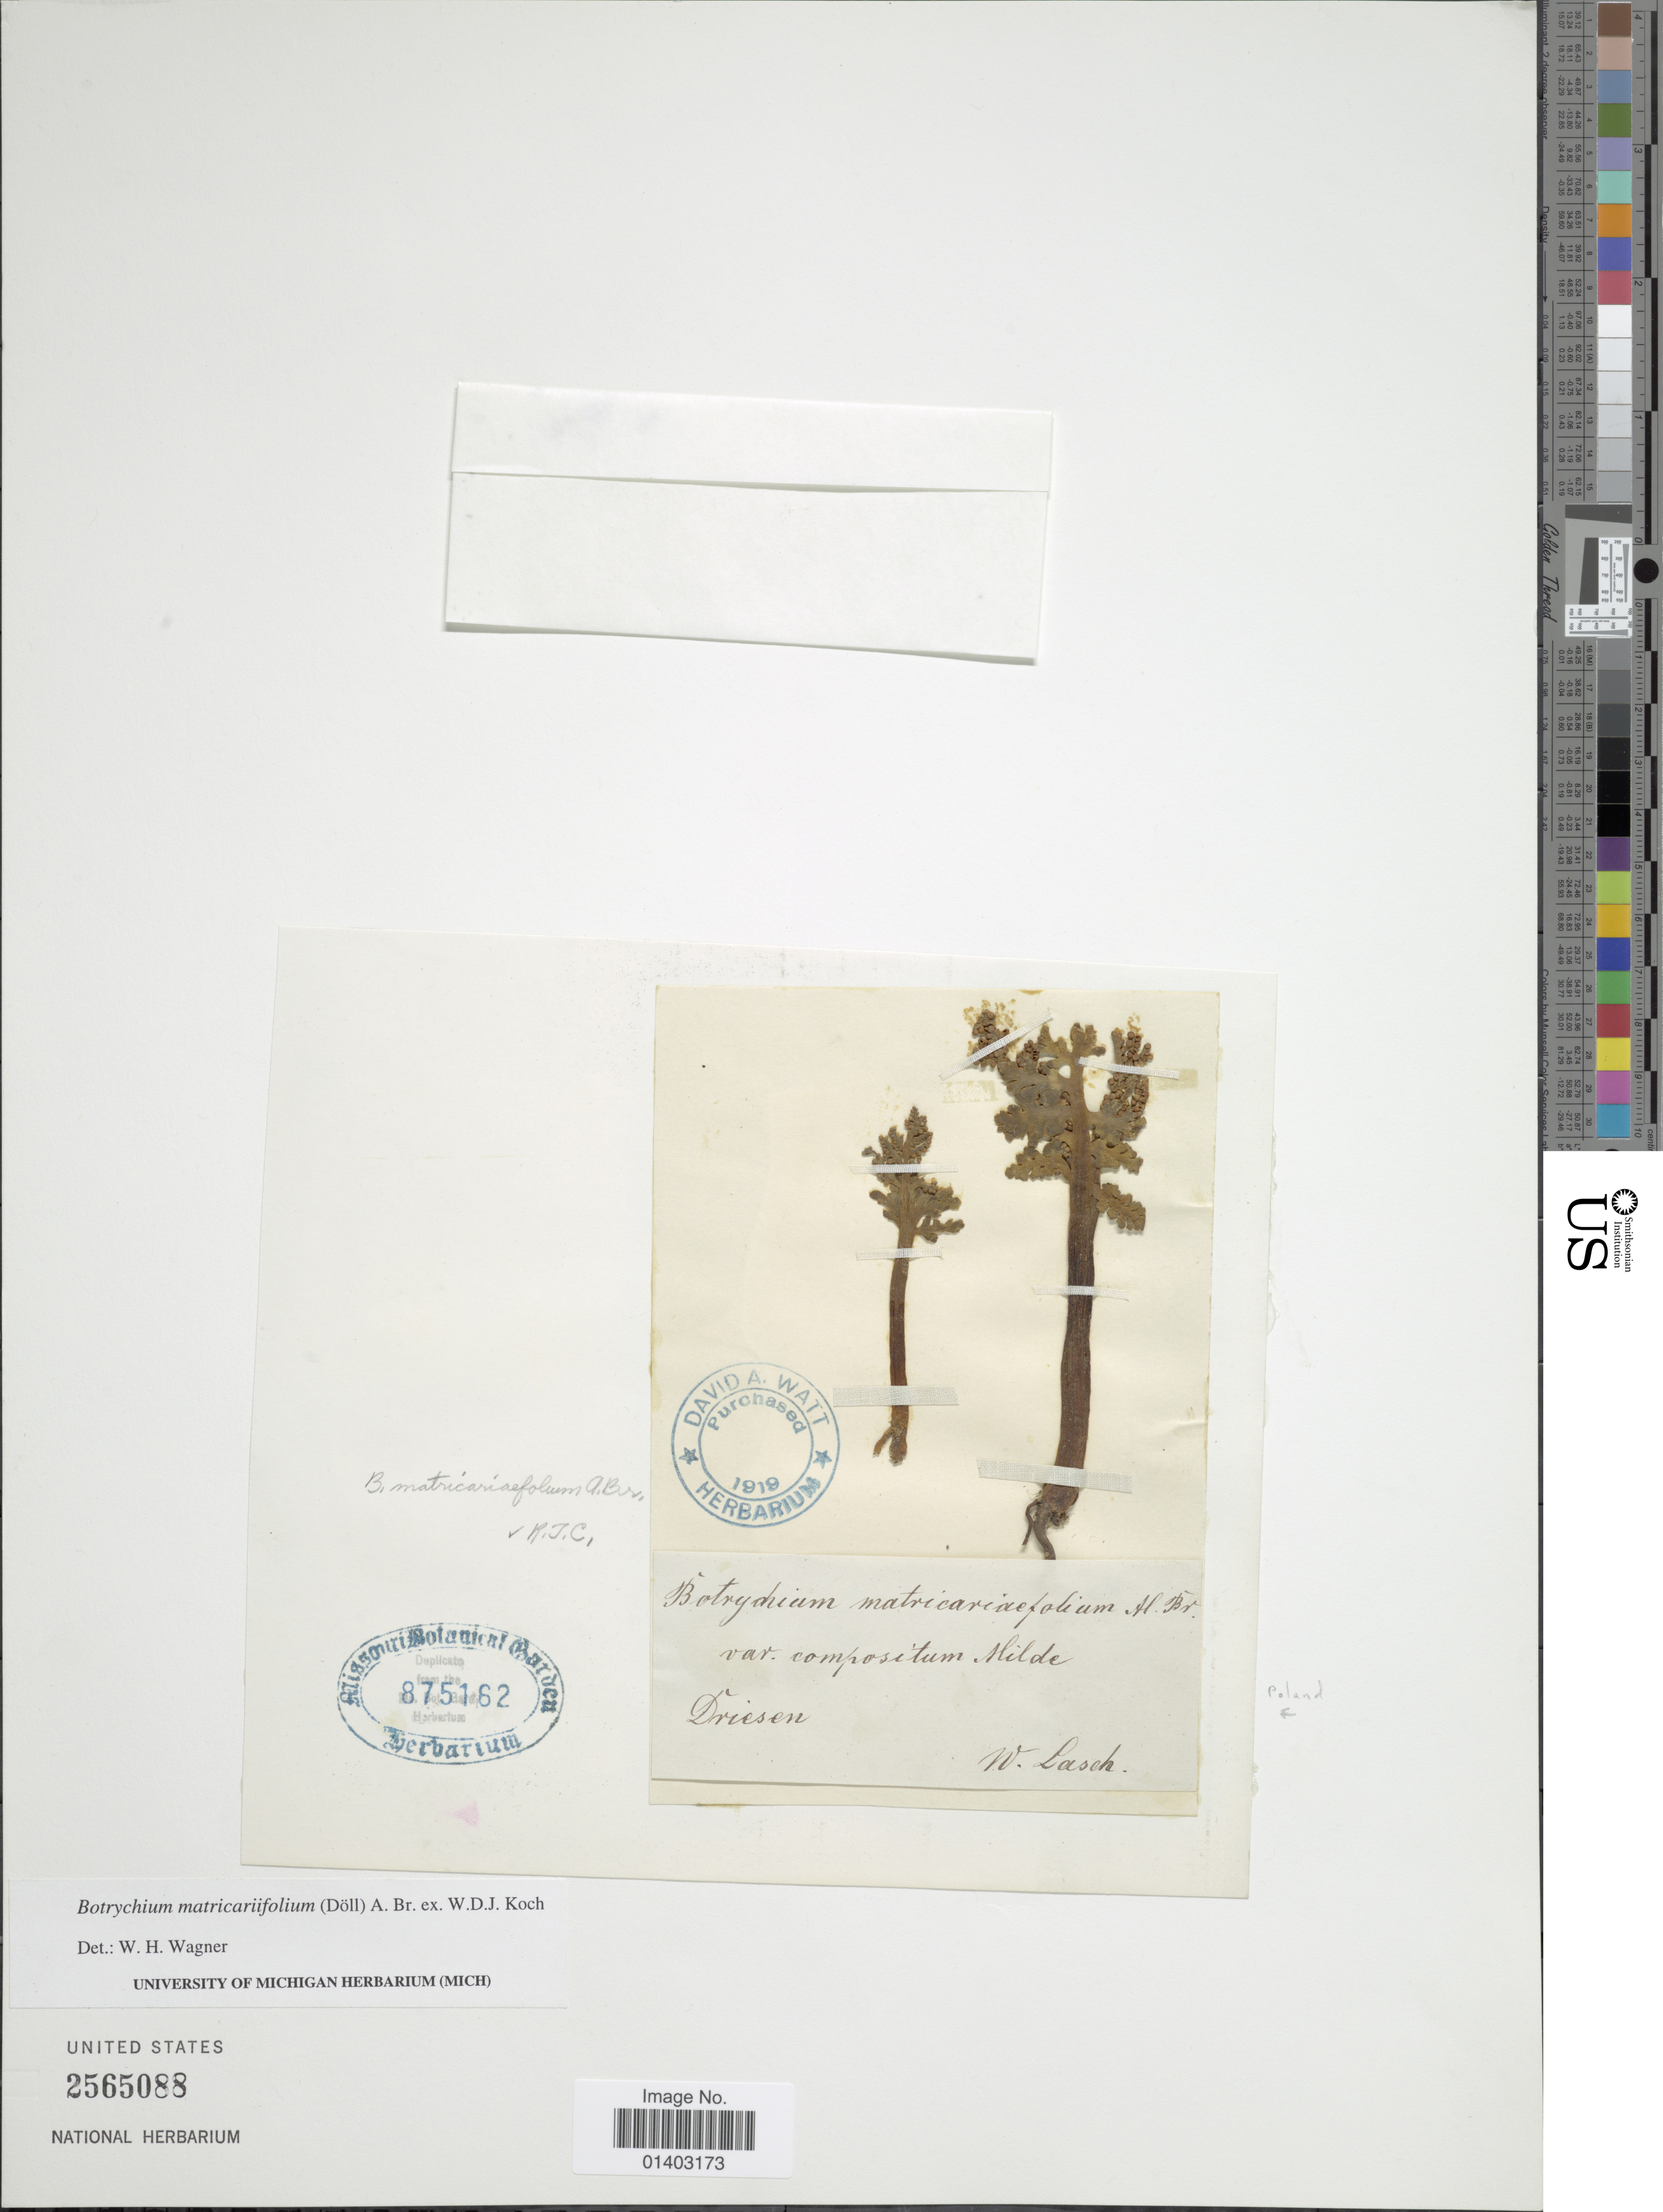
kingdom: Plantae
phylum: Tracheophyta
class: Polypodiopsida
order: Ophioglossales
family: Ophioglossaceae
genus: Botrychium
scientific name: Botrychium matricariifolium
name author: (A. Braun ex Dowell) A. Braun ex Koch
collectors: W. Lasch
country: Germany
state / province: Rhineland-Palatinate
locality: Driesen [interpreted]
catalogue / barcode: US 2565088